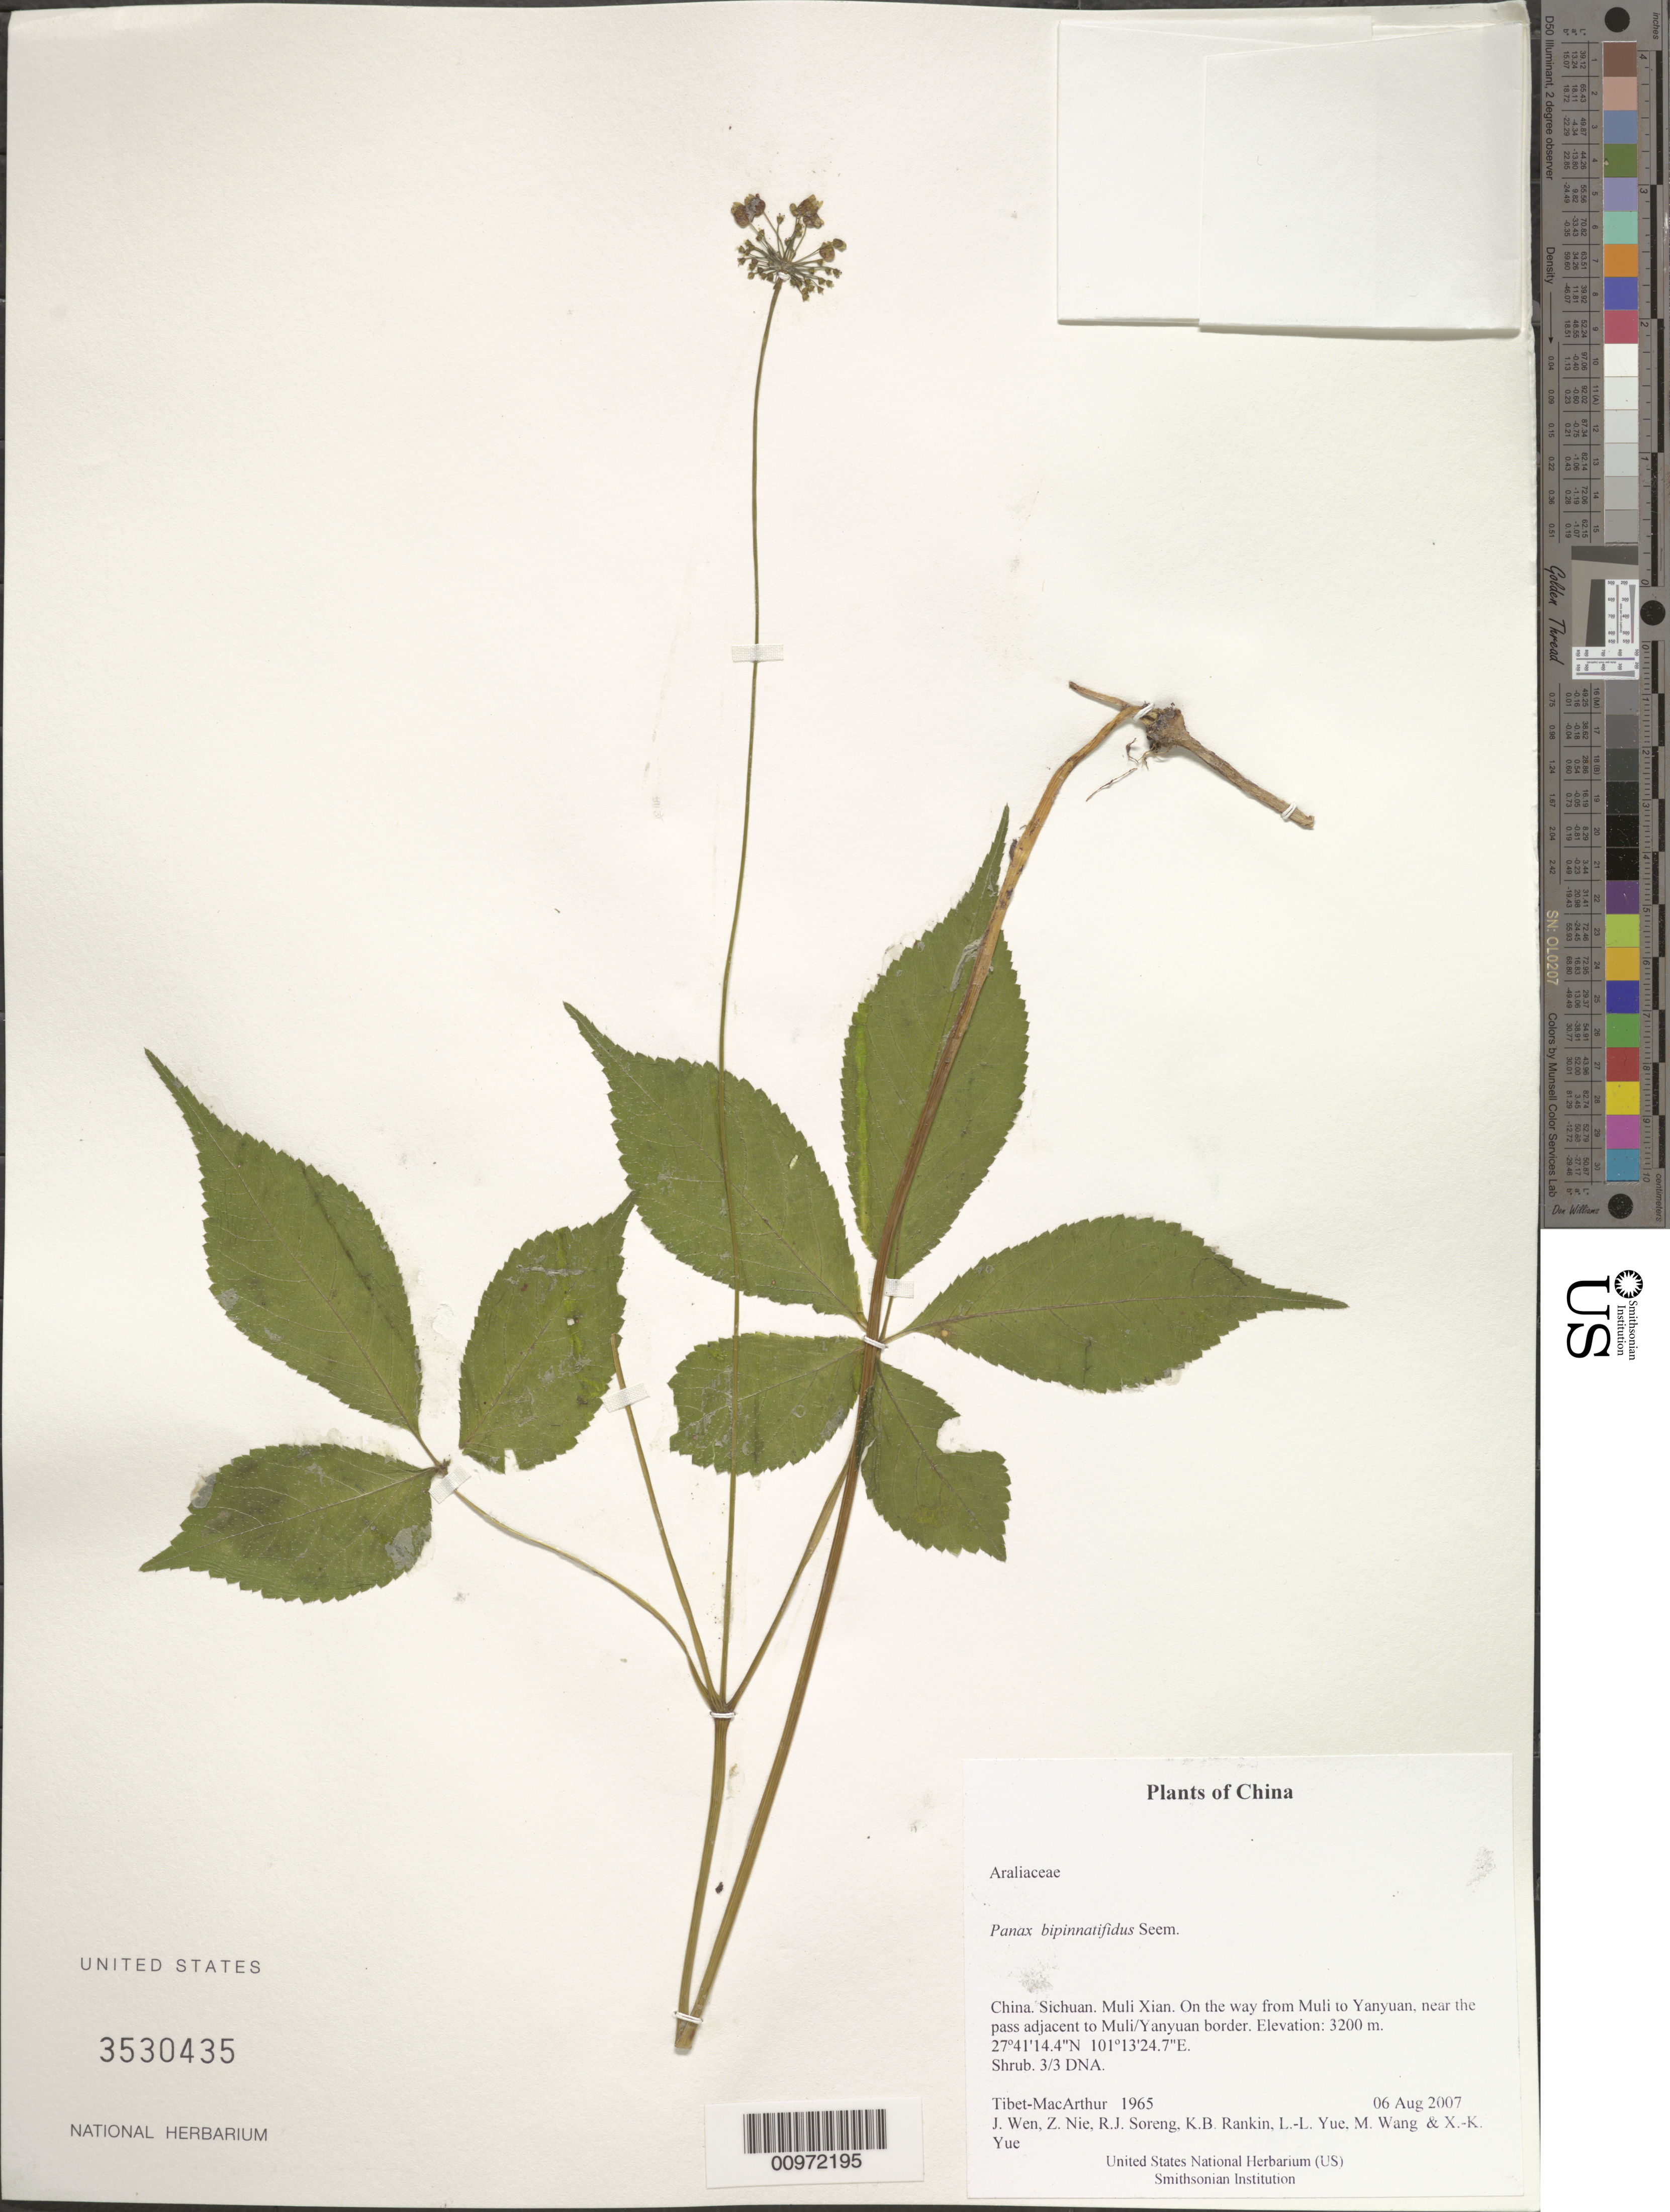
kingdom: Plantae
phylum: Tracheophyta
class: Magnoliopsida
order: Apiales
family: Araliaceae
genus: Panax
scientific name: Panax bipinnatifidus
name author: Seem.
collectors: Tibet-MacArthur, J. Wen, Z. Nie, R. J. Soreng, K. Rankin, L. Yue, M. Wang & X. Yue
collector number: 1965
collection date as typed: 06 Aug 2007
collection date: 2007-08-06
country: China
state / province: Sichuan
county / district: Muli Xian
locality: On the way from Muli to Yanyuan, near the pass adjacent to Muli/Yanyuan border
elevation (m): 3200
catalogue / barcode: US 3530435